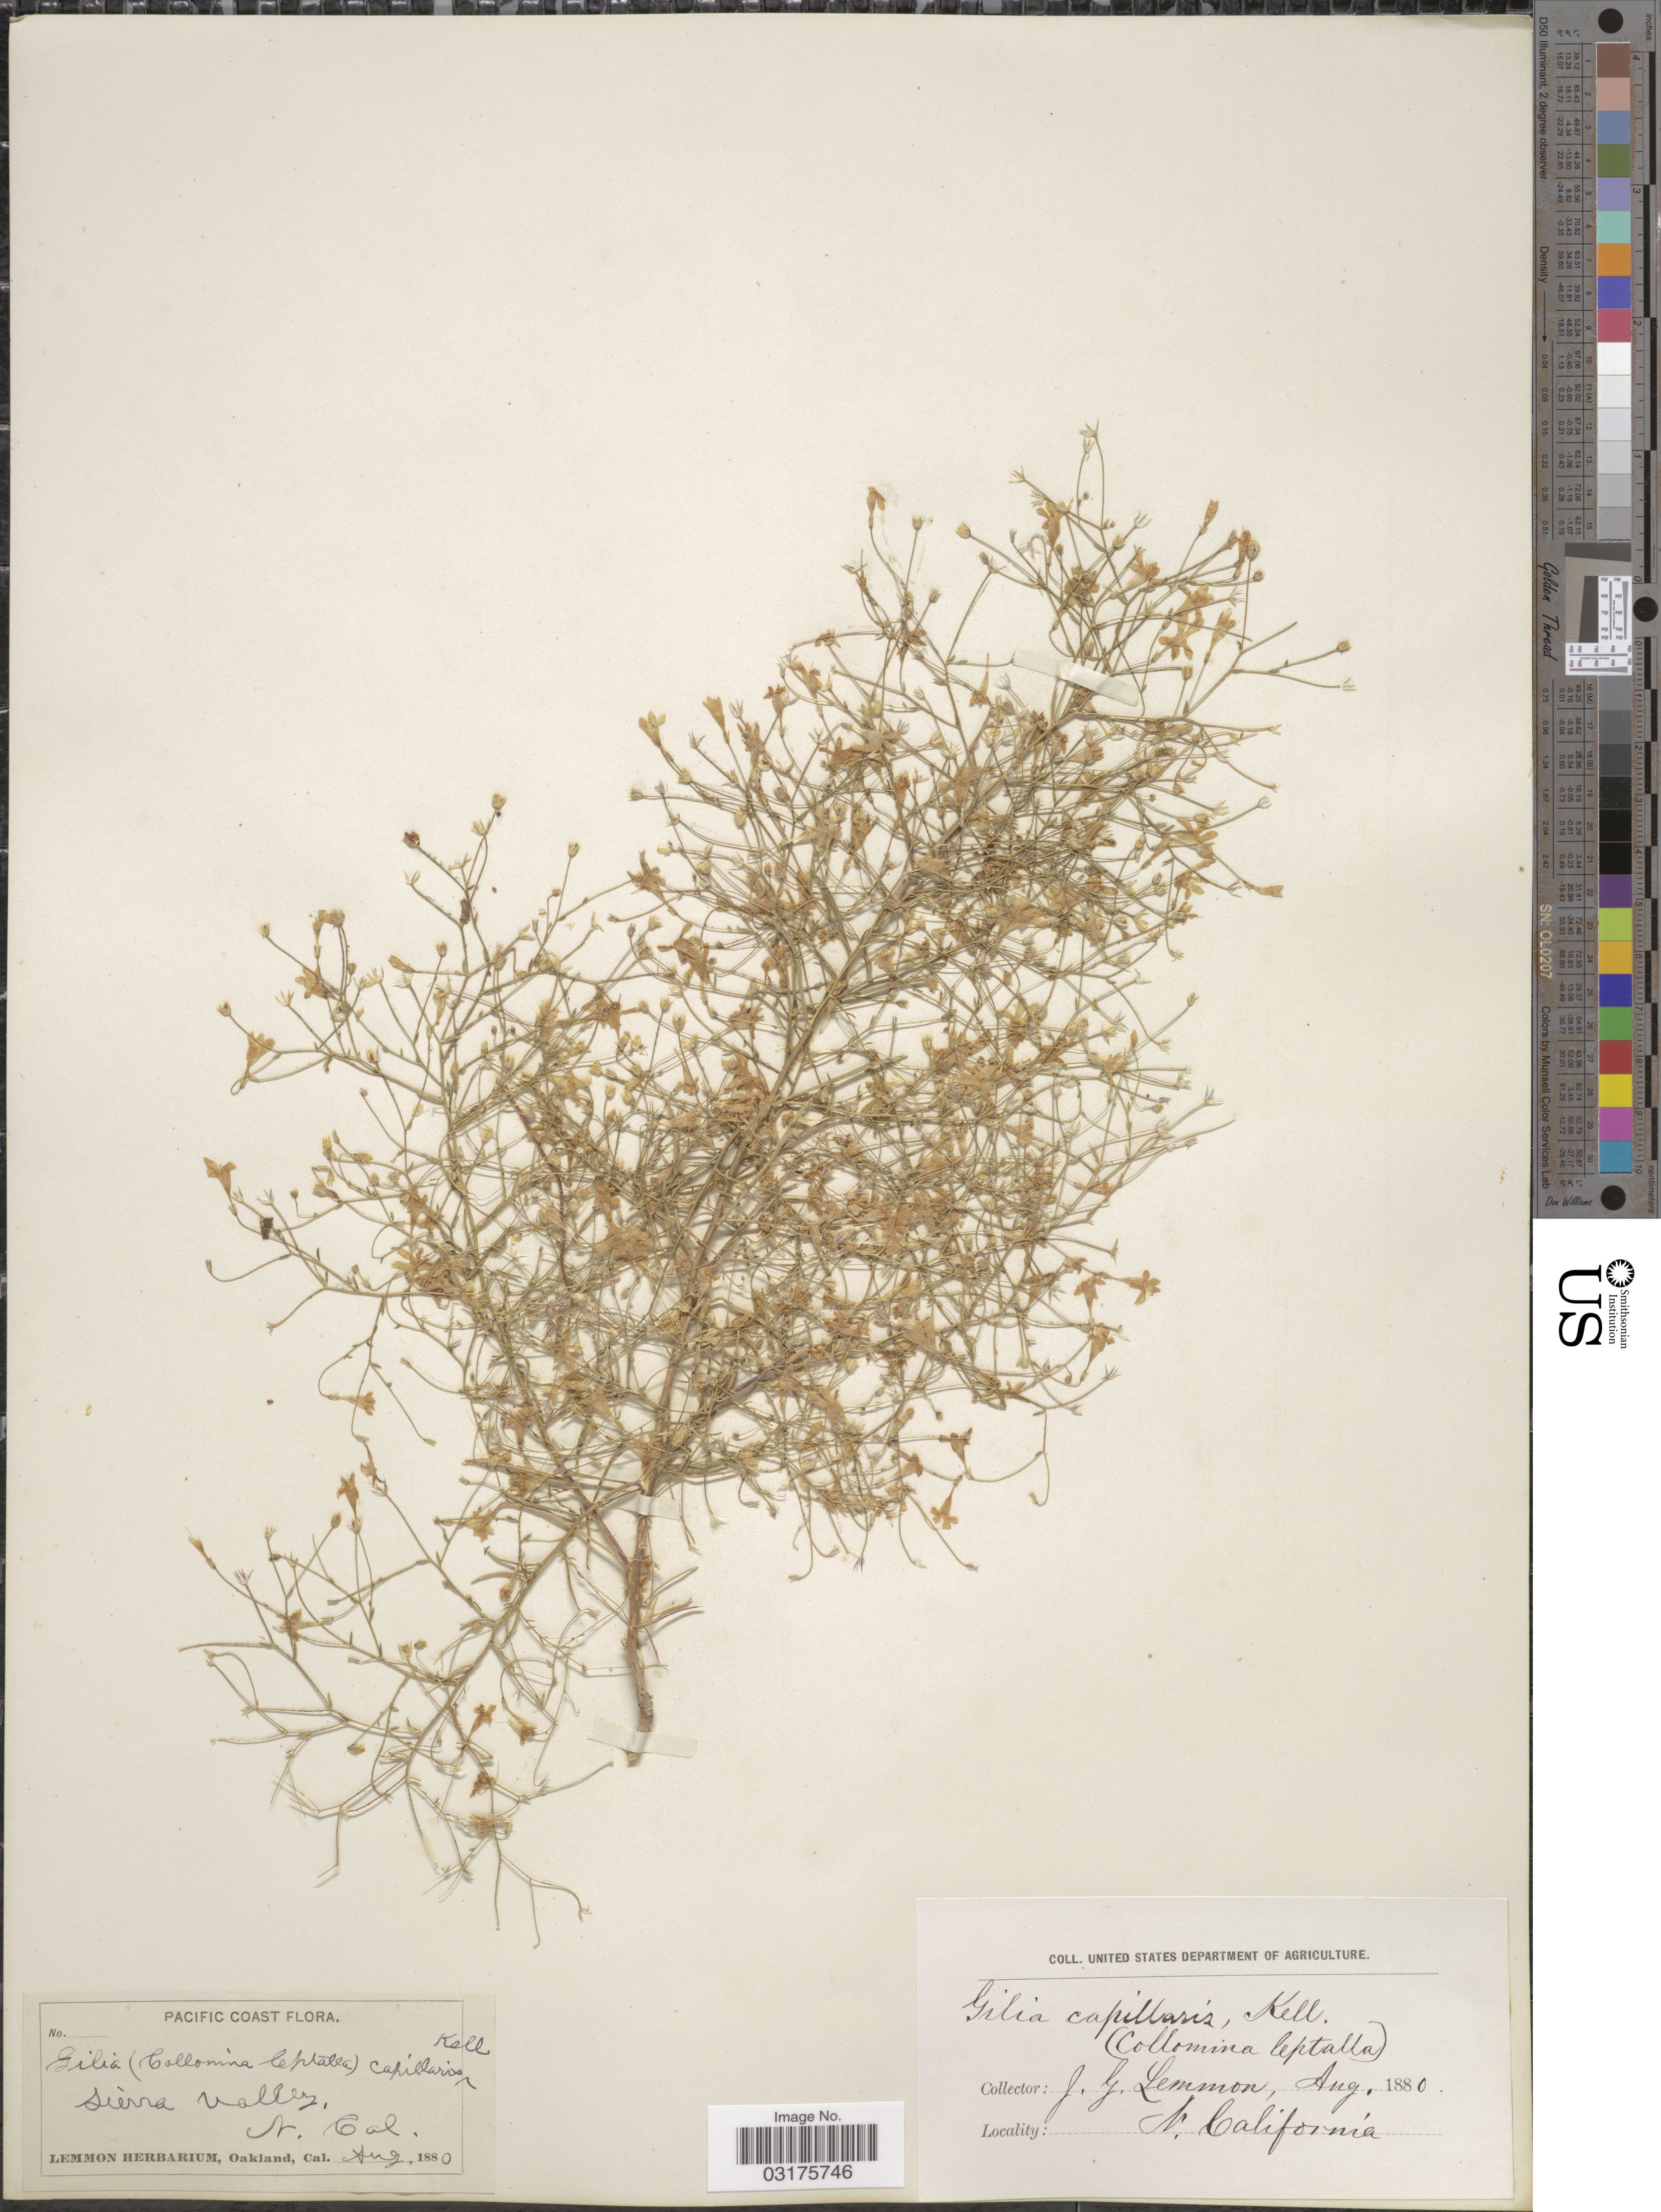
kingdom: Plantae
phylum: Tracheophyta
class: Magnoliopsida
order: Ericales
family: Polemoniaceae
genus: Navarretia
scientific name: Navarretia leptalea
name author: (A. Gray) L.A. Johnson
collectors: J. Lemmon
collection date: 1880-08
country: United States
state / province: California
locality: Pacific Coast. Sierra Valley, N. California.